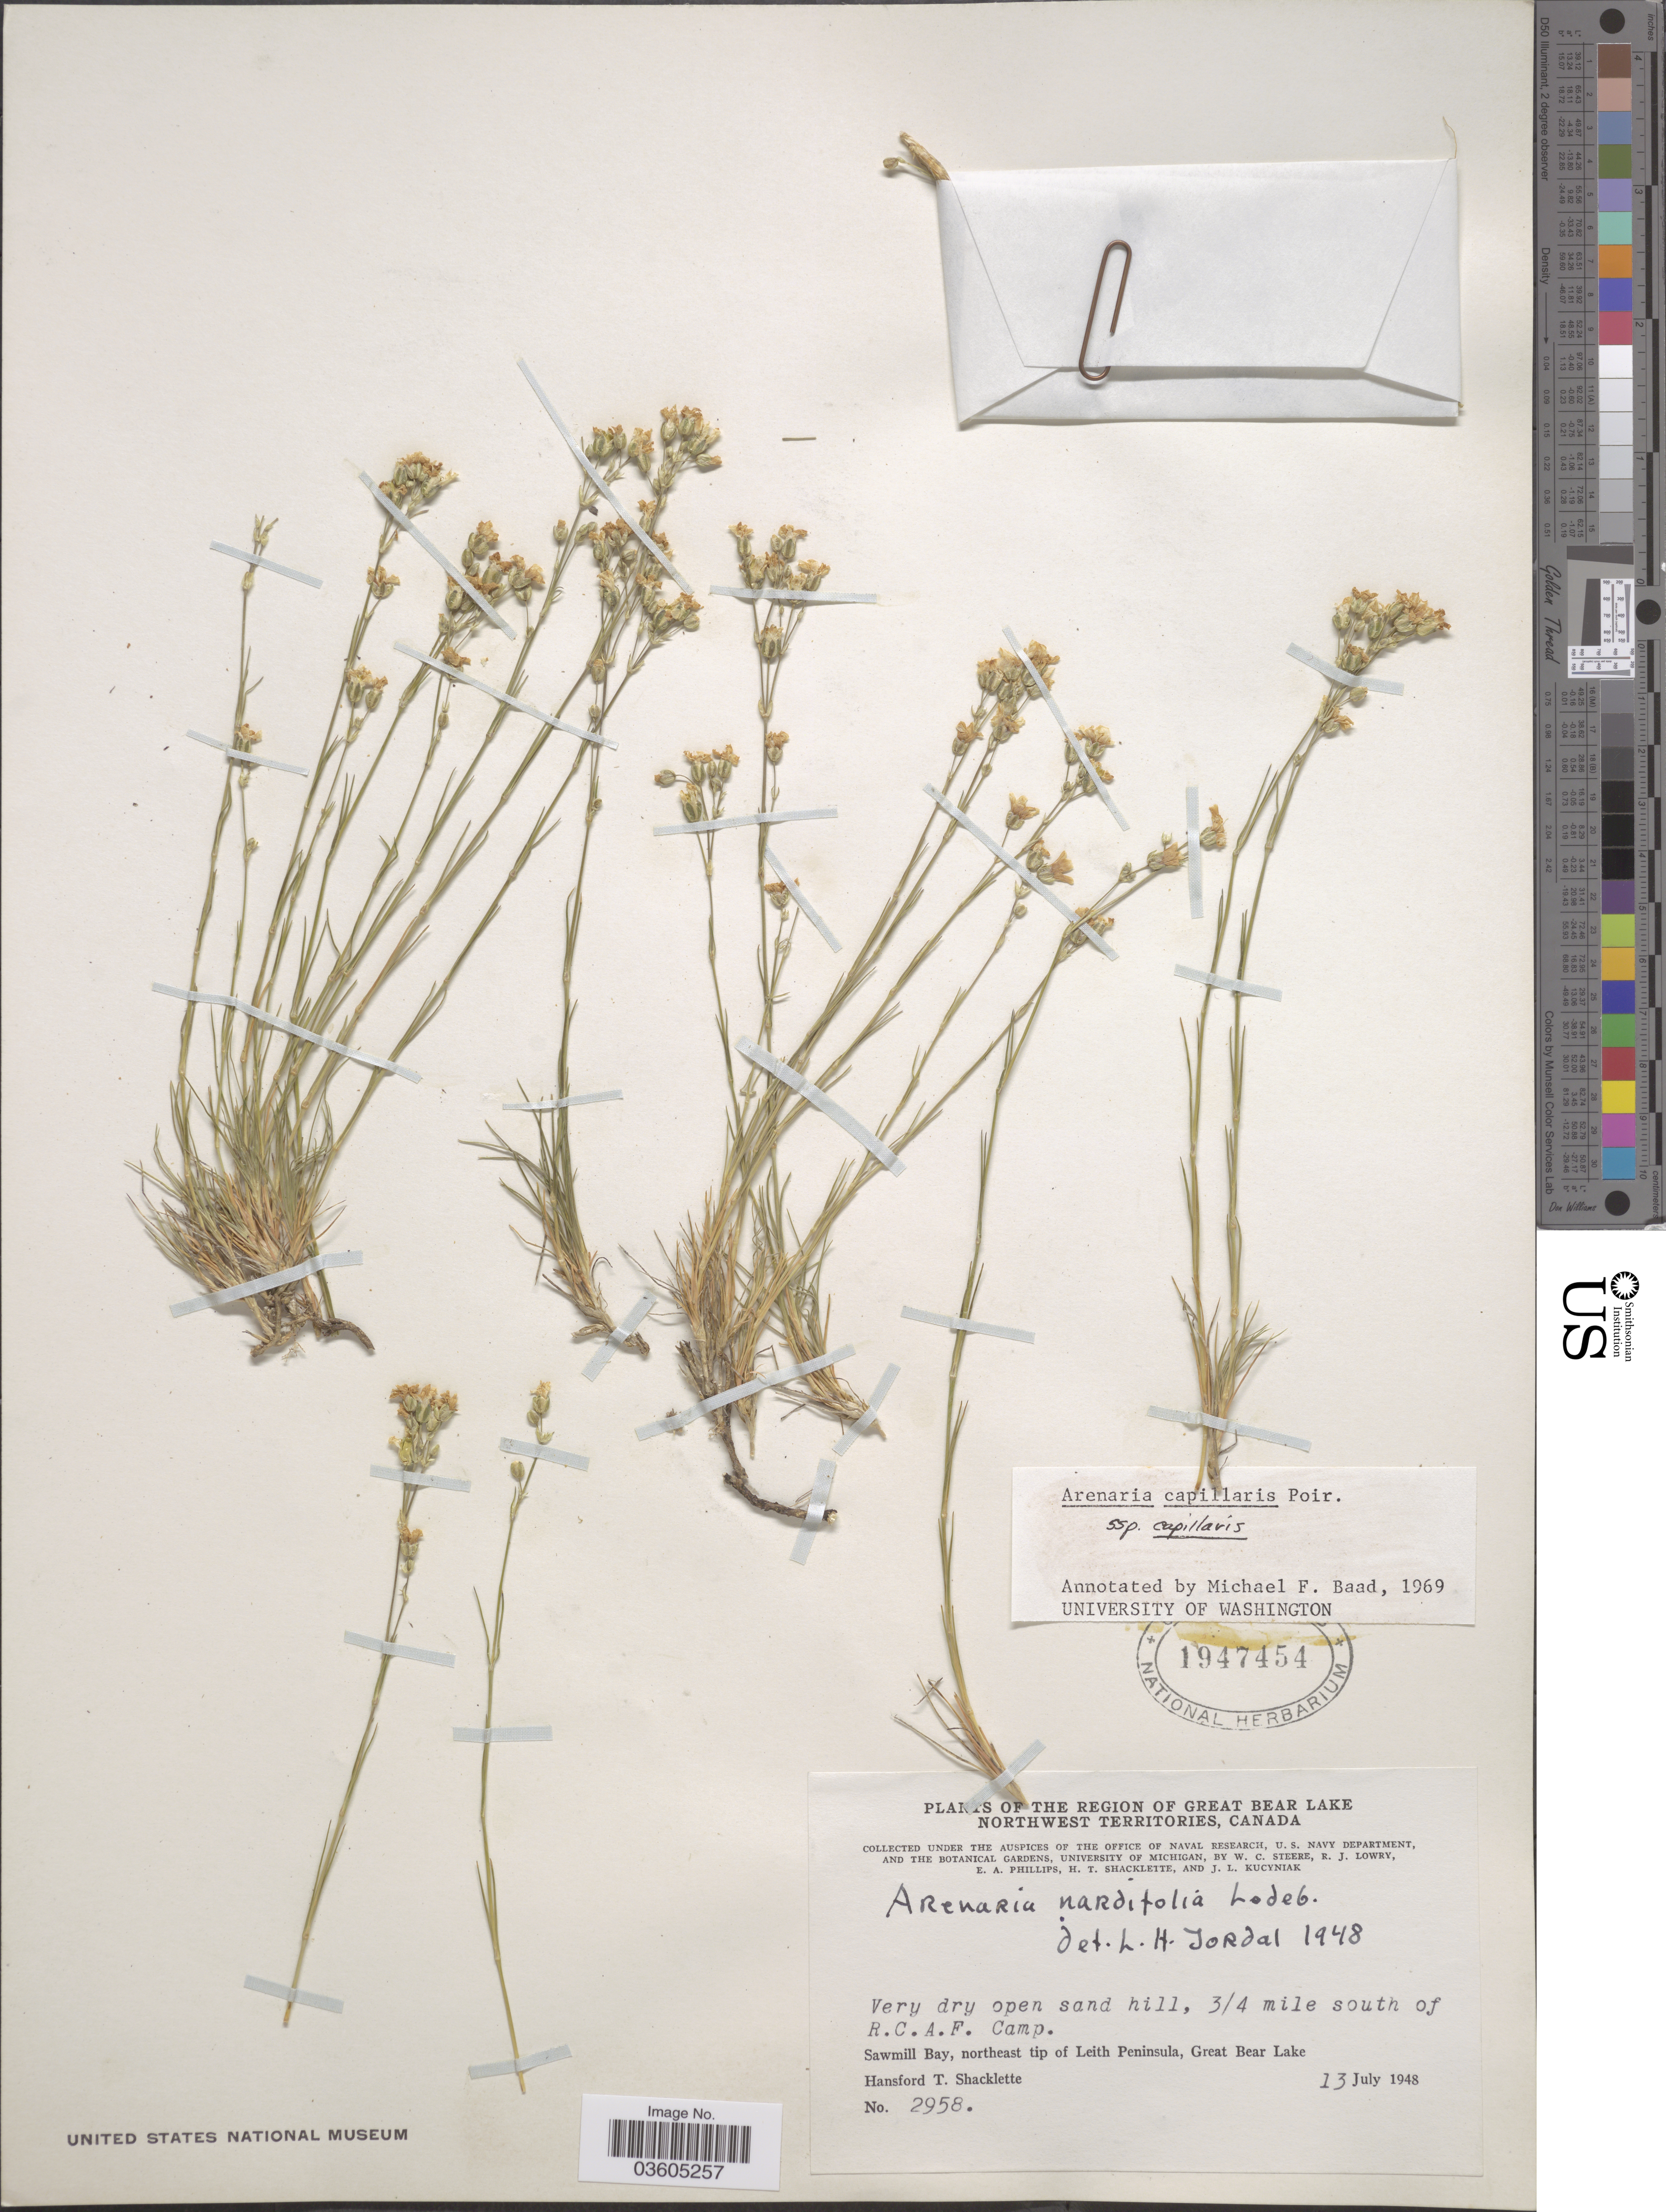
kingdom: Plantae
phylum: Tracheophyta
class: Magnoliopsida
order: Caryophyllales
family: Caryophyllaceae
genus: Eremogone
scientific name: Eremogone capillaris var. capillaris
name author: (Poir.) Fenzl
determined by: Strong, Mark T., (BOT), Smithsonian Institution - National Museum of Natural History (UNITED STATES)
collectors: H. Shacklette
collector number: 2958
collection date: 1948-07-13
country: Canada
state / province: Northwest Territories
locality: The Region of Great Bear Lake. 3/4 mile south of R.C.A.F. Camp. Sawmill Bay, northeast tip of Leith Peninsula, Great Bear Lake.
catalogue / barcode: US 1947454